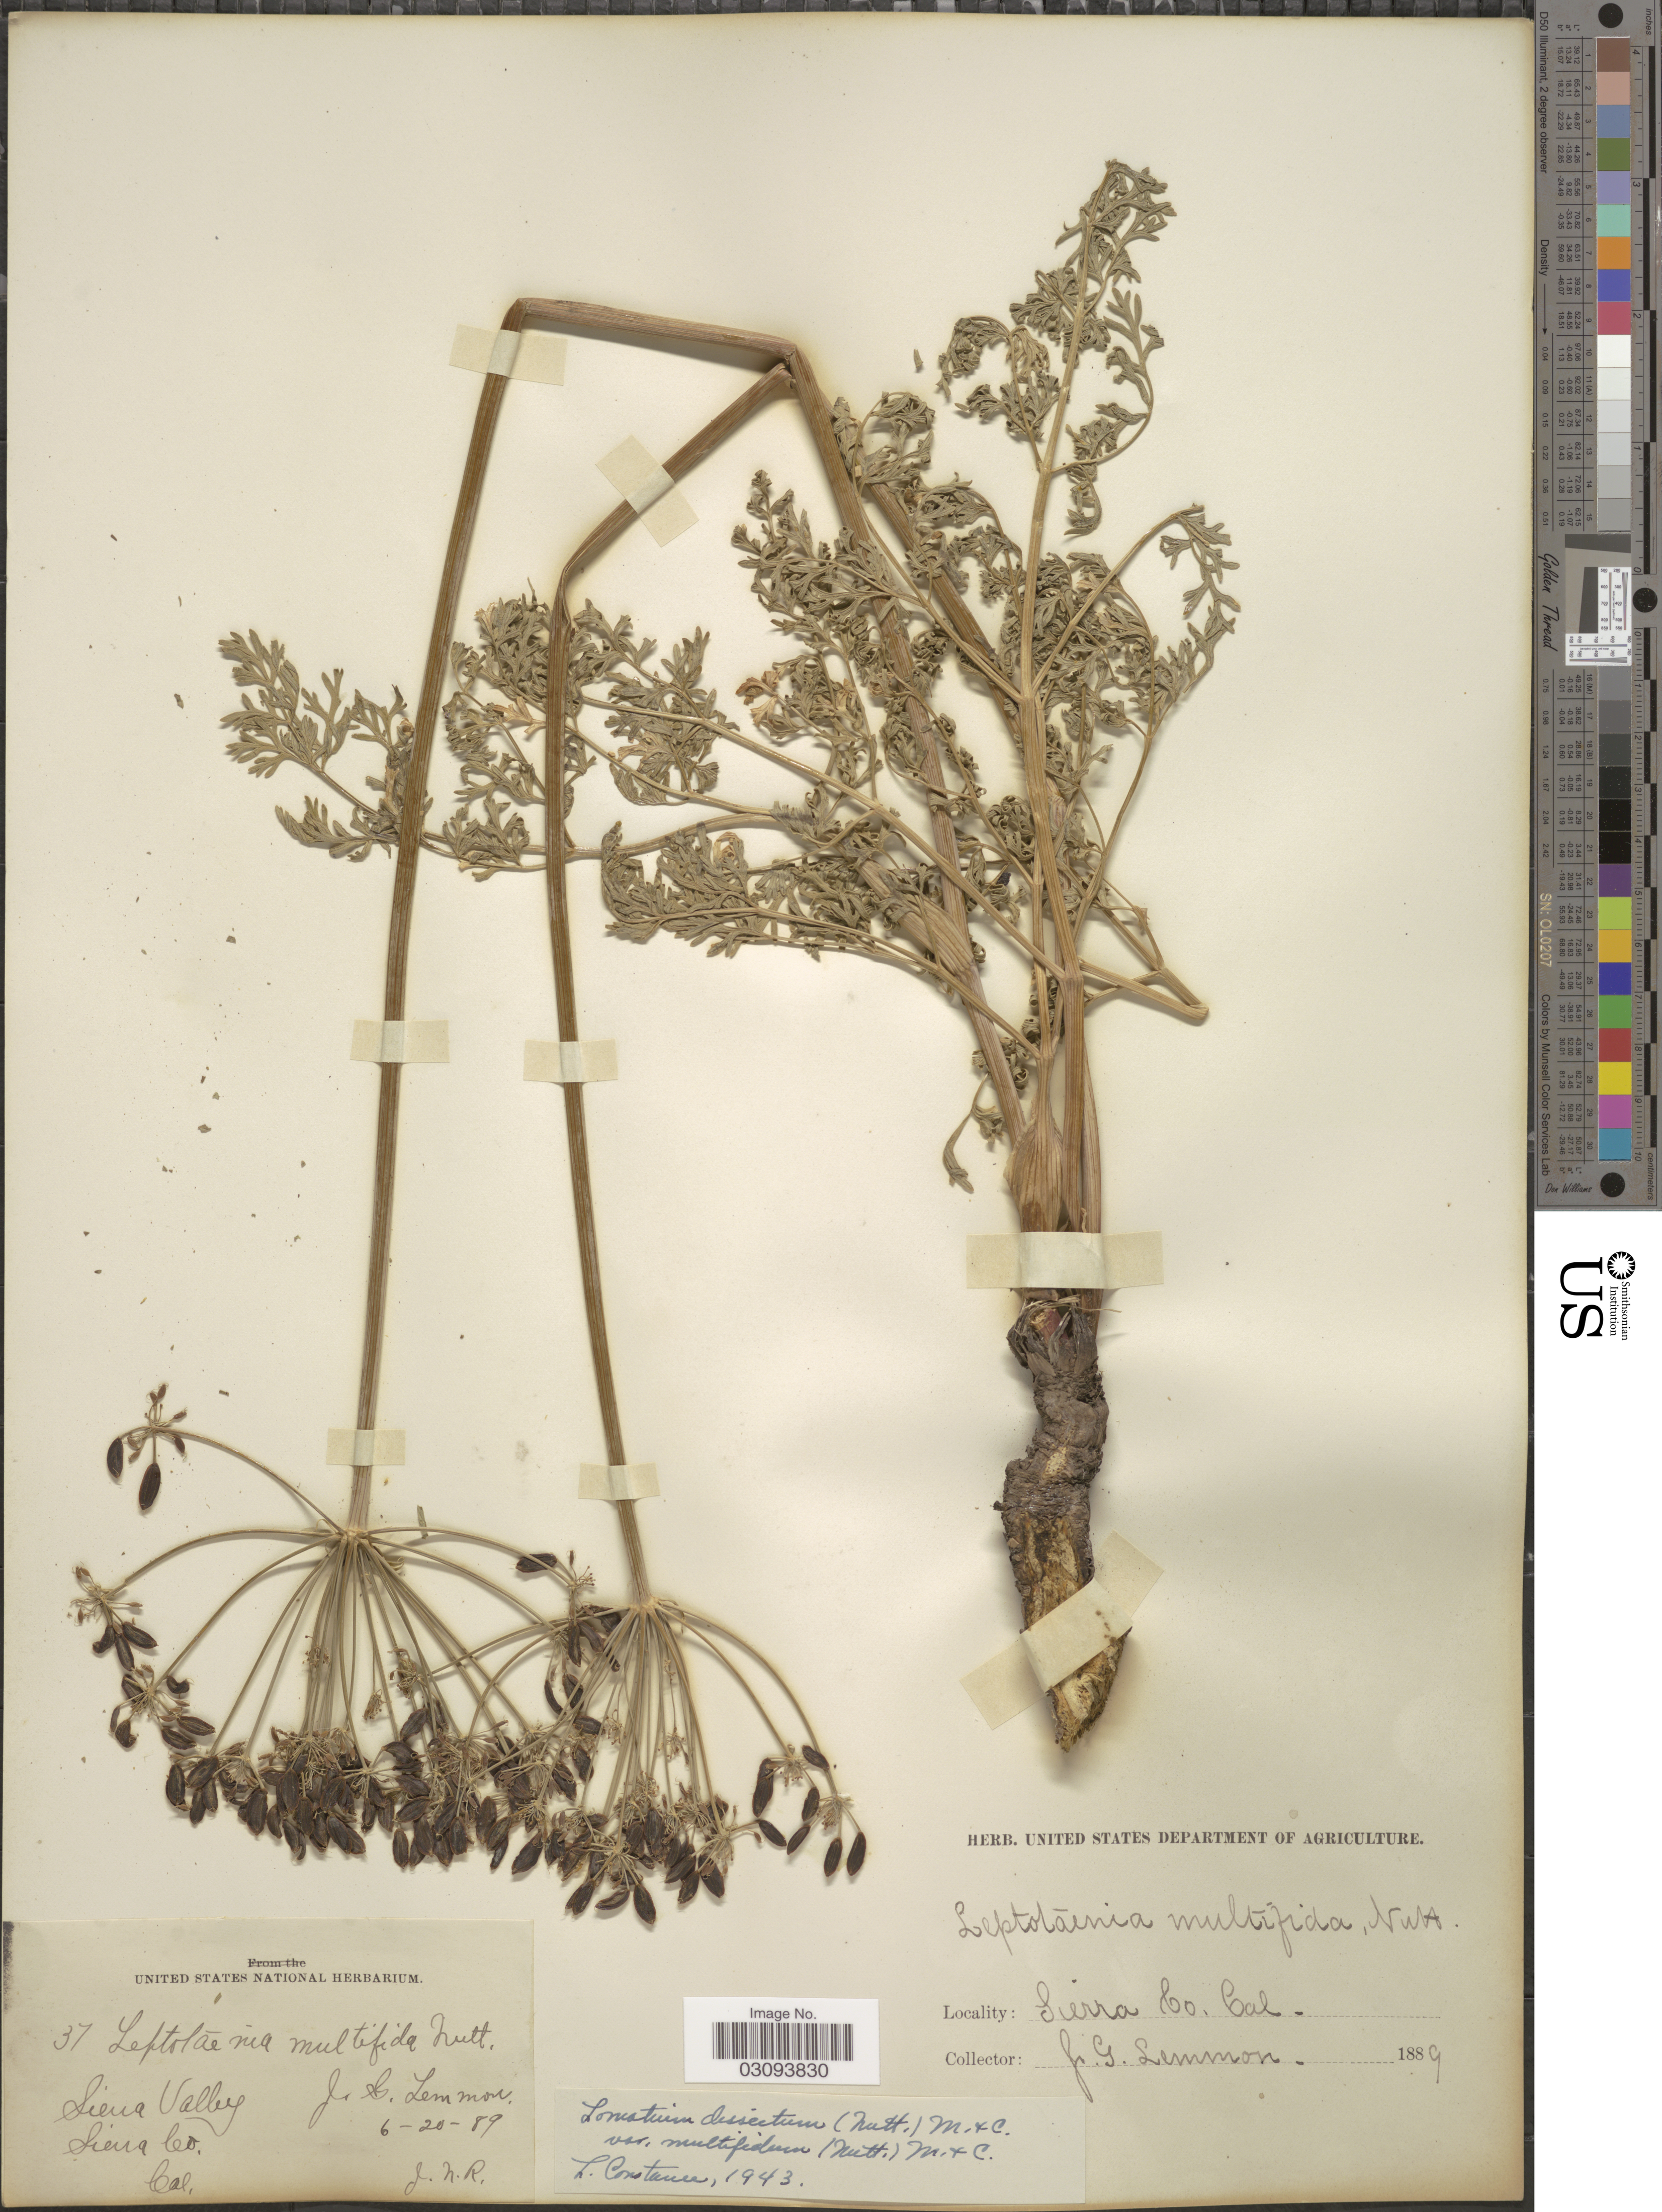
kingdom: Plantae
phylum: Tracheophyta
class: Magnoliopsida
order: Apiales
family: Apiaceae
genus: Lomatium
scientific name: Lomatium dissectum var. multifidum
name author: (Nutt.) Mathias & Constance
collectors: J. Lemmon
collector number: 37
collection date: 1889-06-20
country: United States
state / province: California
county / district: Sierra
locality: Sierra Valley. Sierra Co.